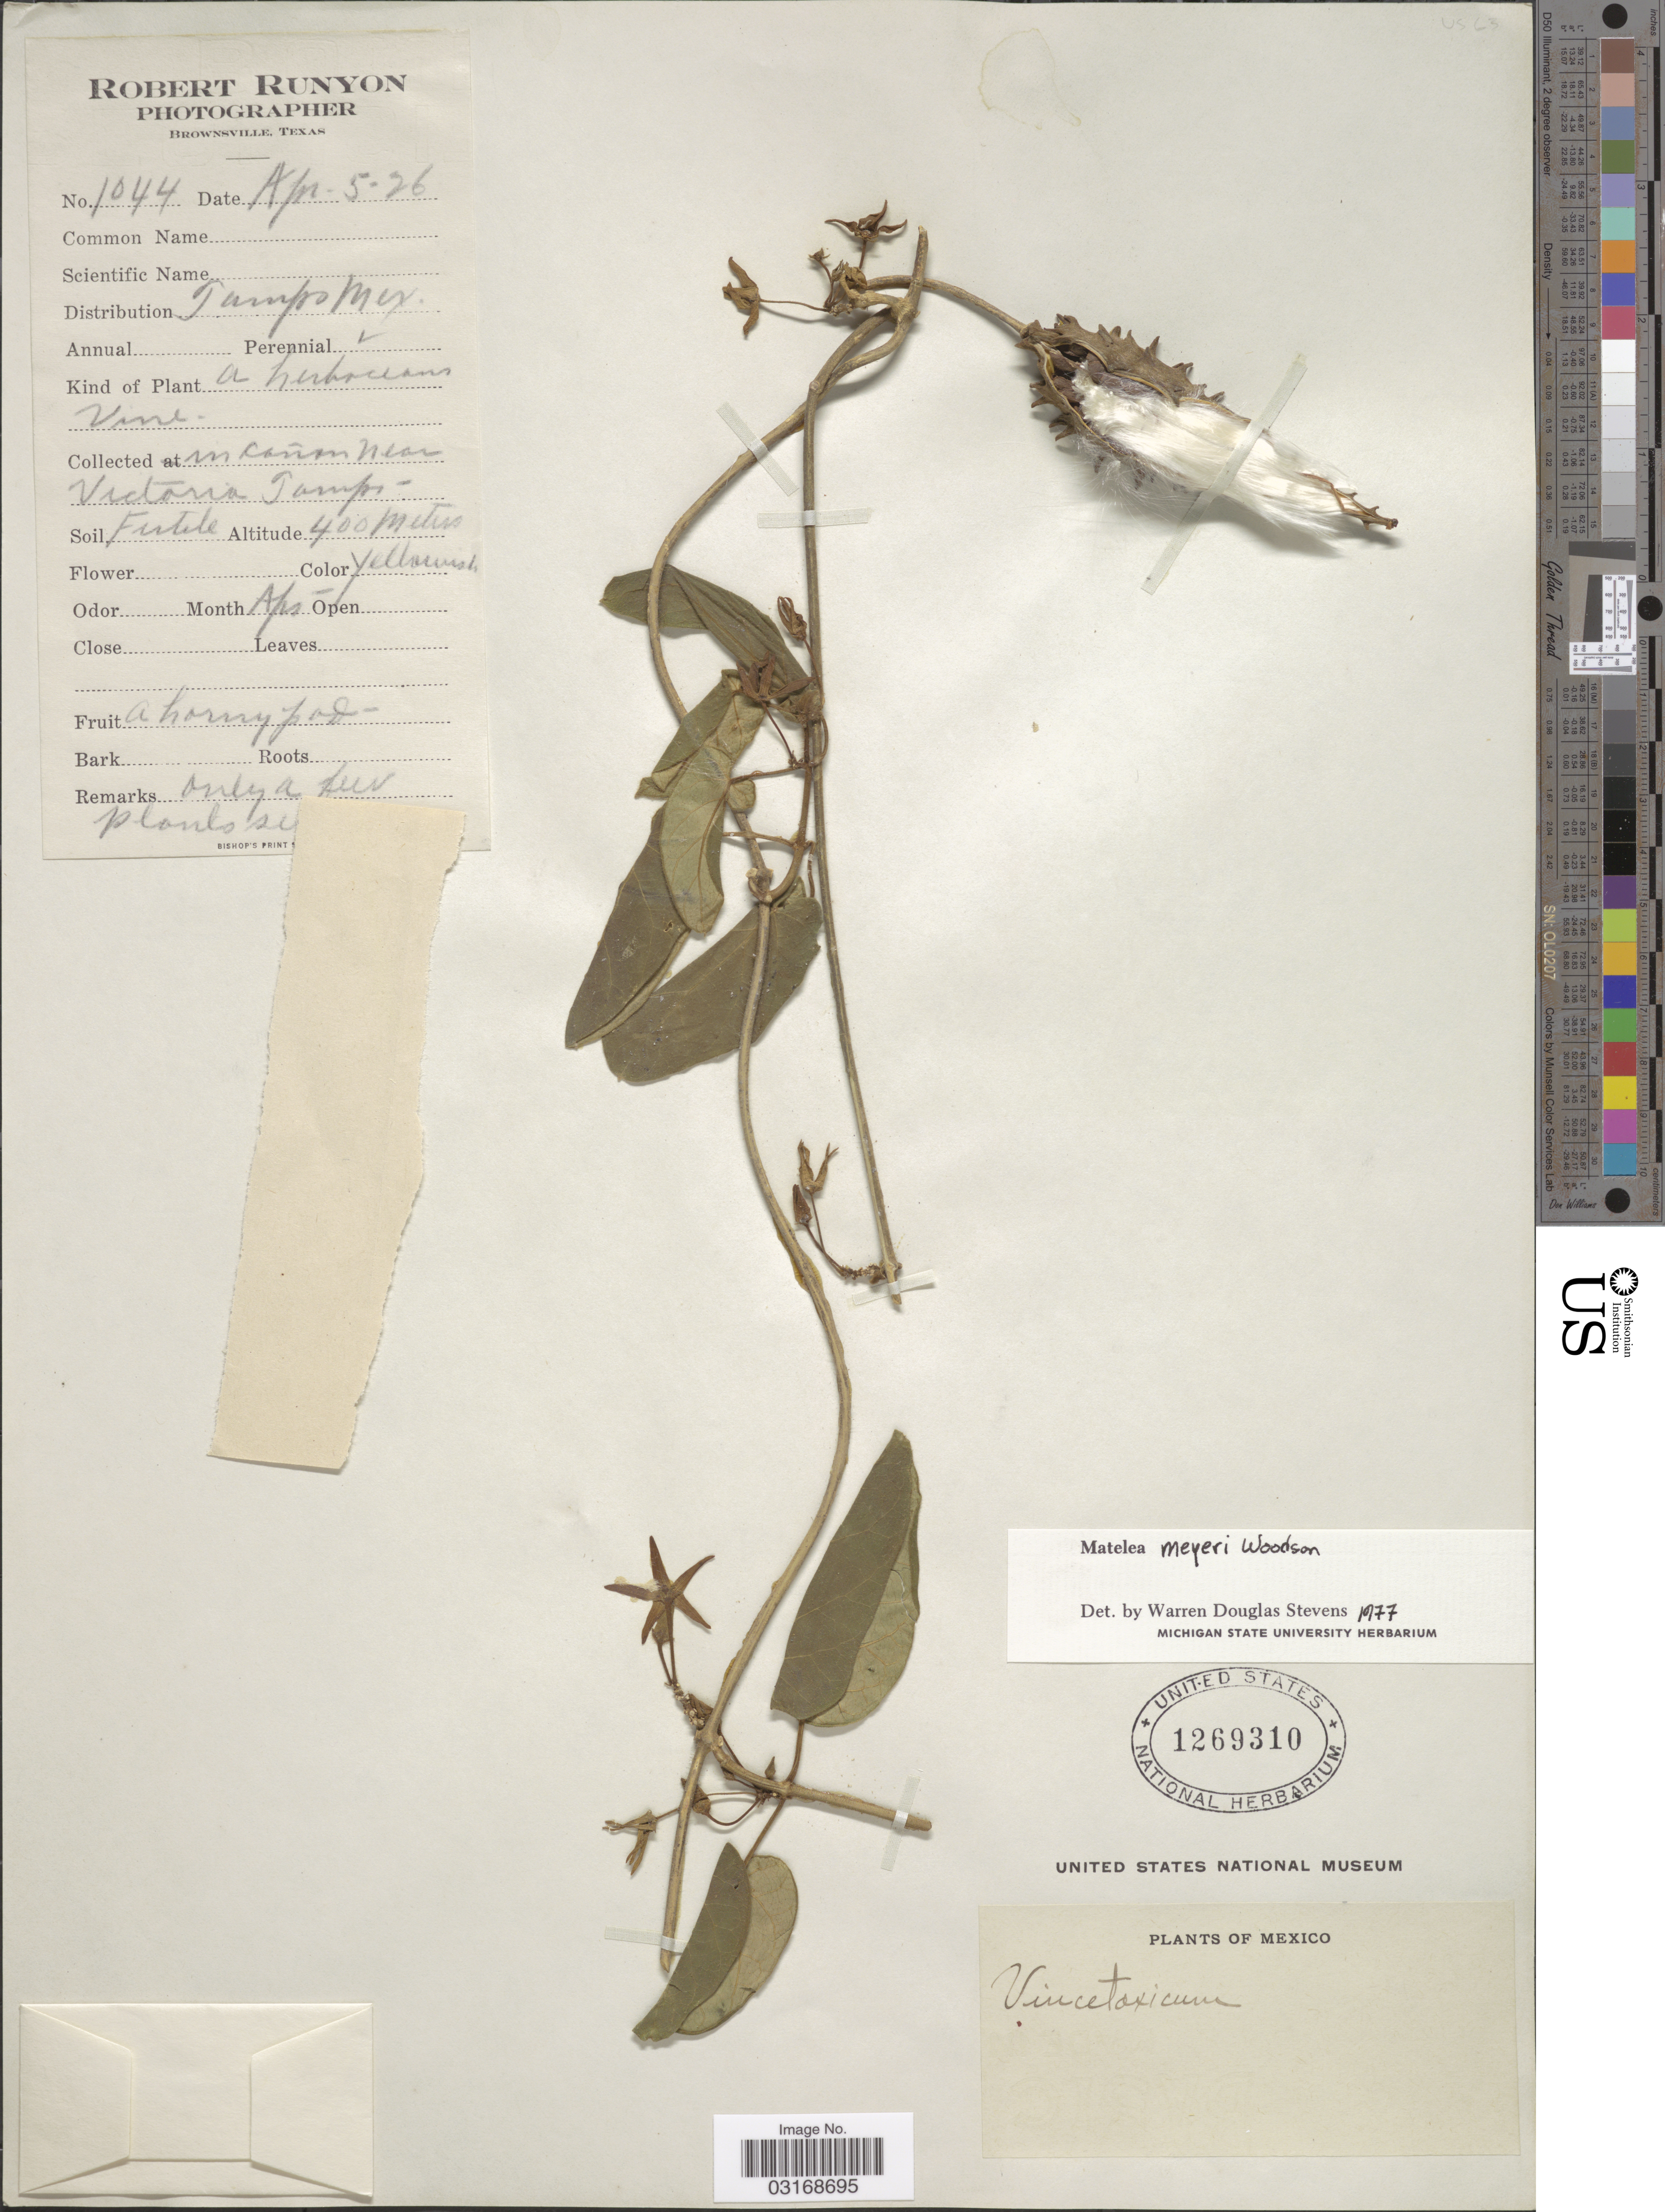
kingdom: Plantae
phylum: Tracheophyta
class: Magnoliopsida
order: Gentianales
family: Apocynaceae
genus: Matelea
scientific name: Matelea meyeri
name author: Woodson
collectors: R. Runyon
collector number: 1044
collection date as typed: Transcribed d/m/y: 5/4/26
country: Mexico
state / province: México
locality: In cañon near Victoria Tamps.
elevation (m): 400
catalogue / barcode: US 1269310